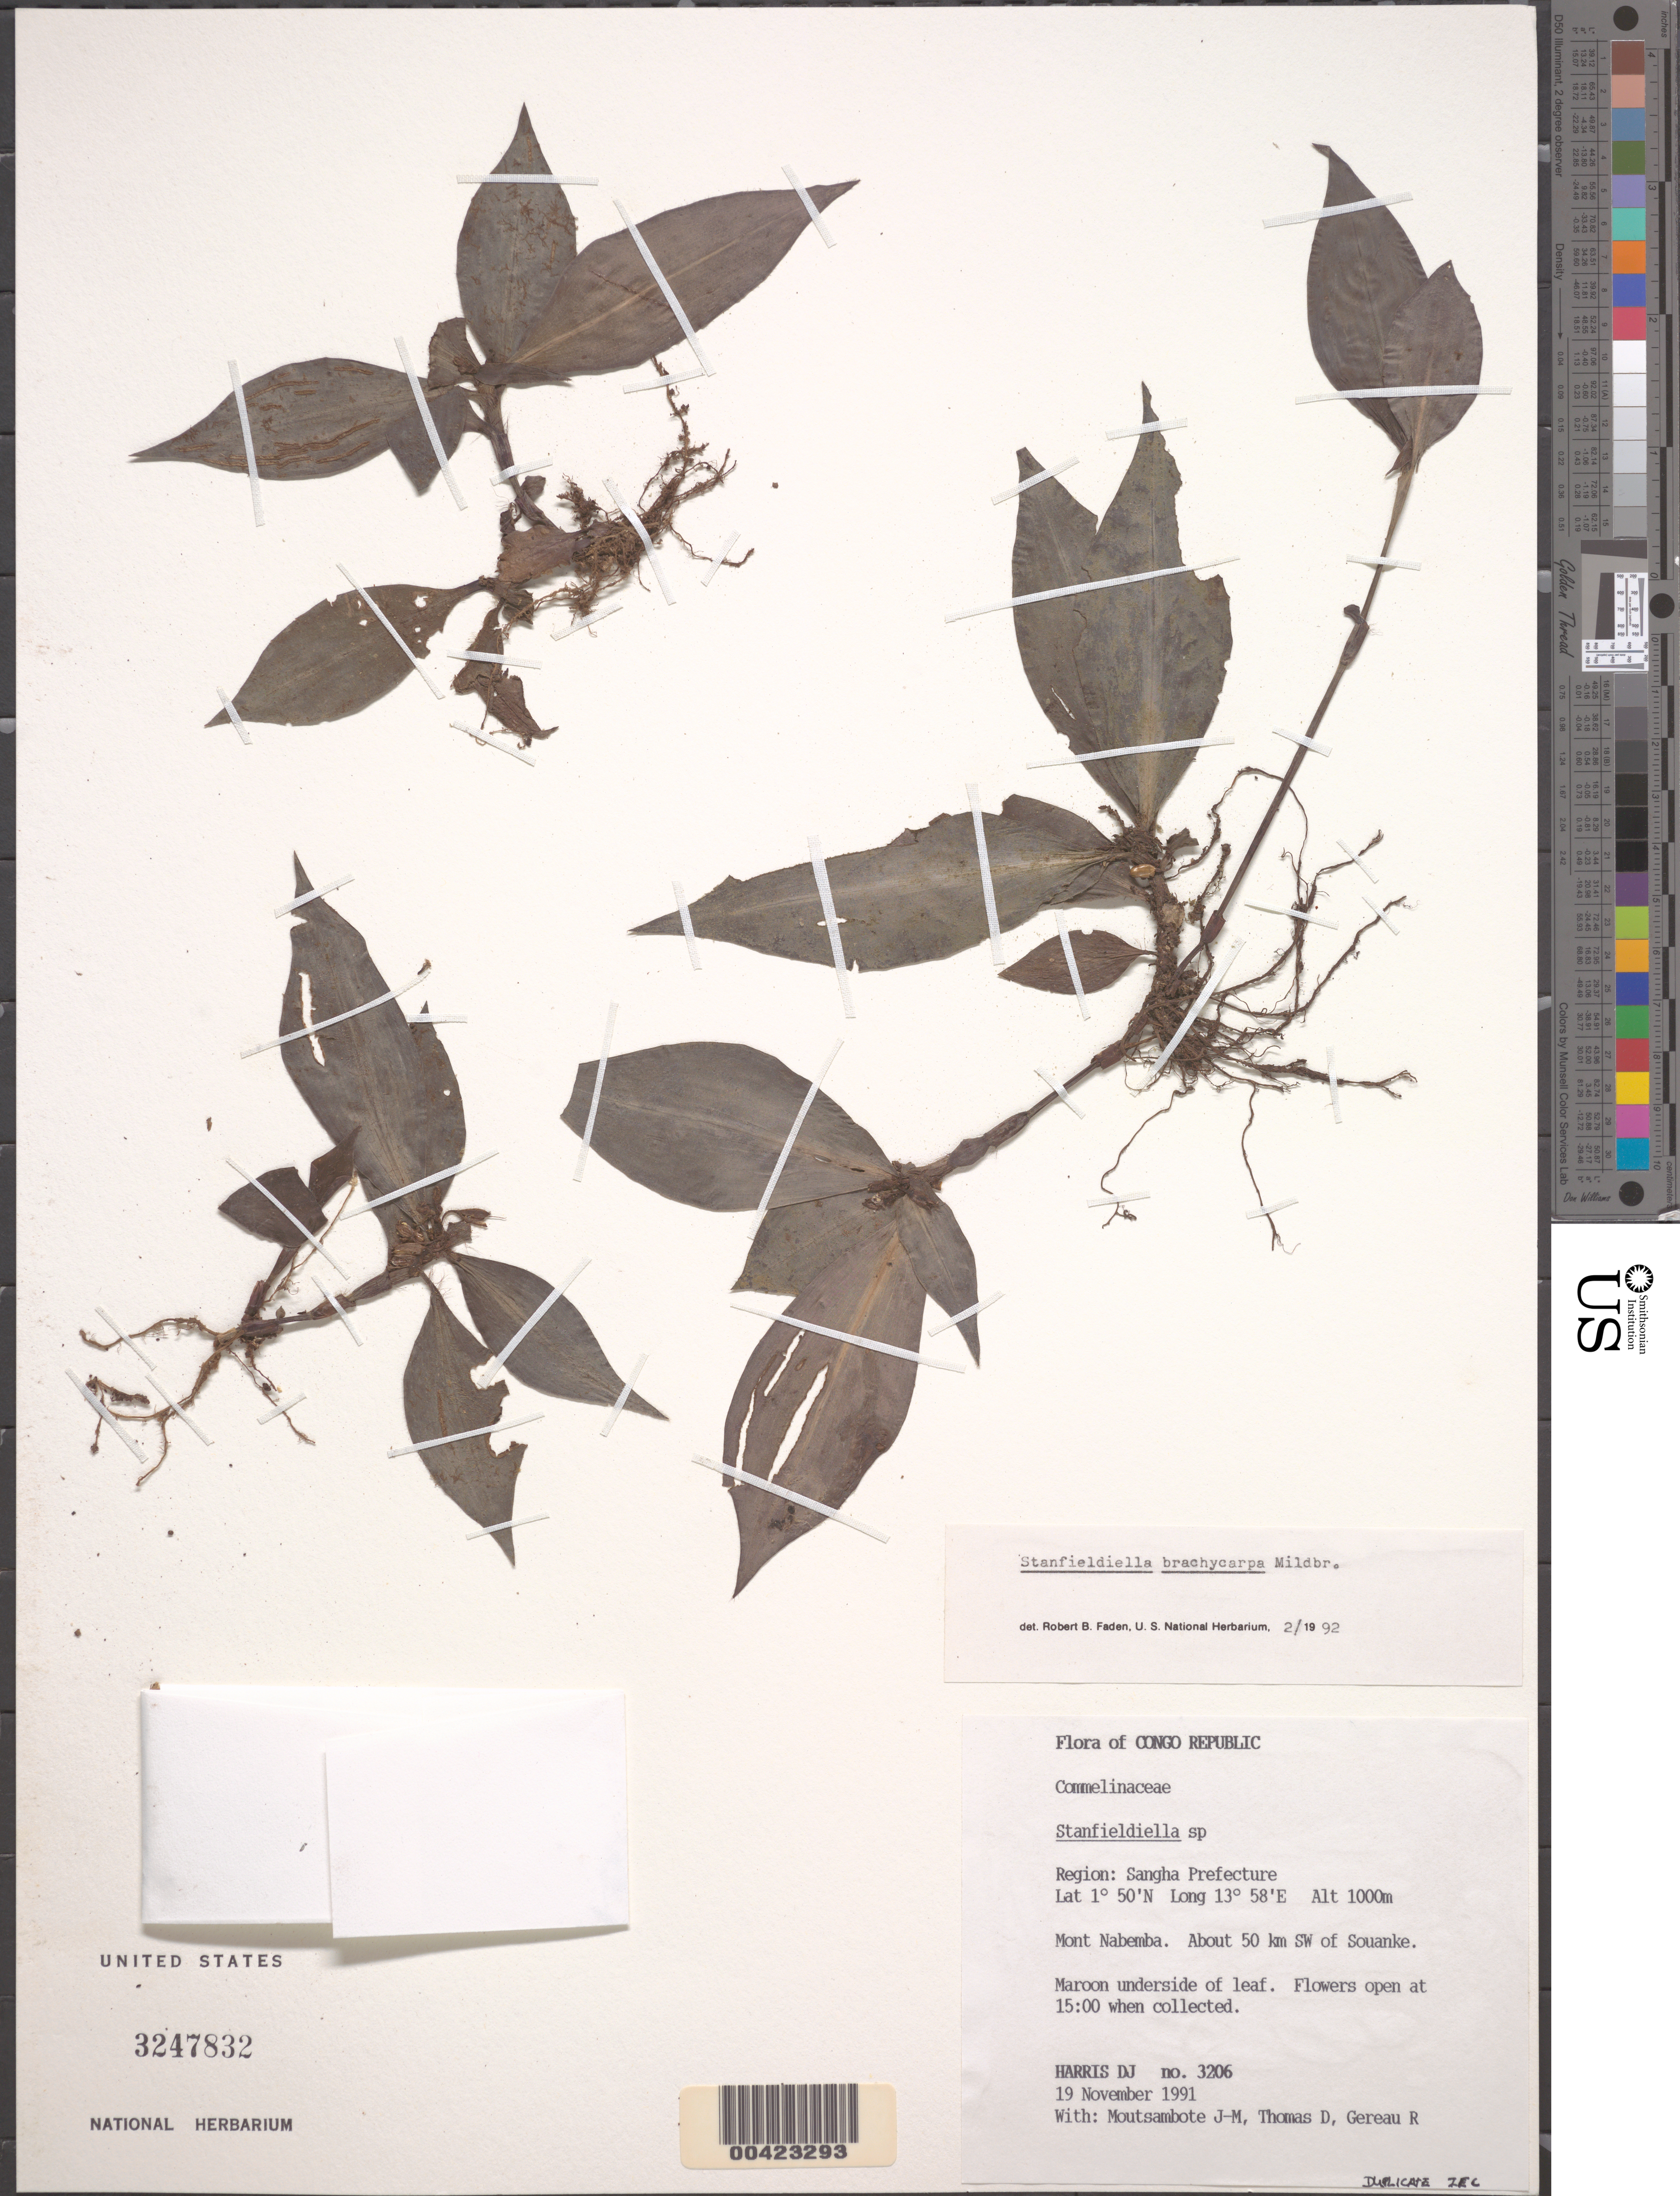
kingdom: Plantae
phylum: Tracheophyta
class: Liliopsida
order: Commelinales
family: Commelinaceae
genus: Stanfieldiella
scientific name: Stanfieldiella brachycarpa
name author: Brenan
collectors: J. Moutsambote, D. Thomas & R. E. Gereau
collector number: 3206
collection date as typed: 19 Nov 1991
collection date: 1991-11-19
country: Congo, Republic of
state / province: Sangha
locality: SW of Souanke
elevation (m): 1000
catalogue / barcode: US 3247832